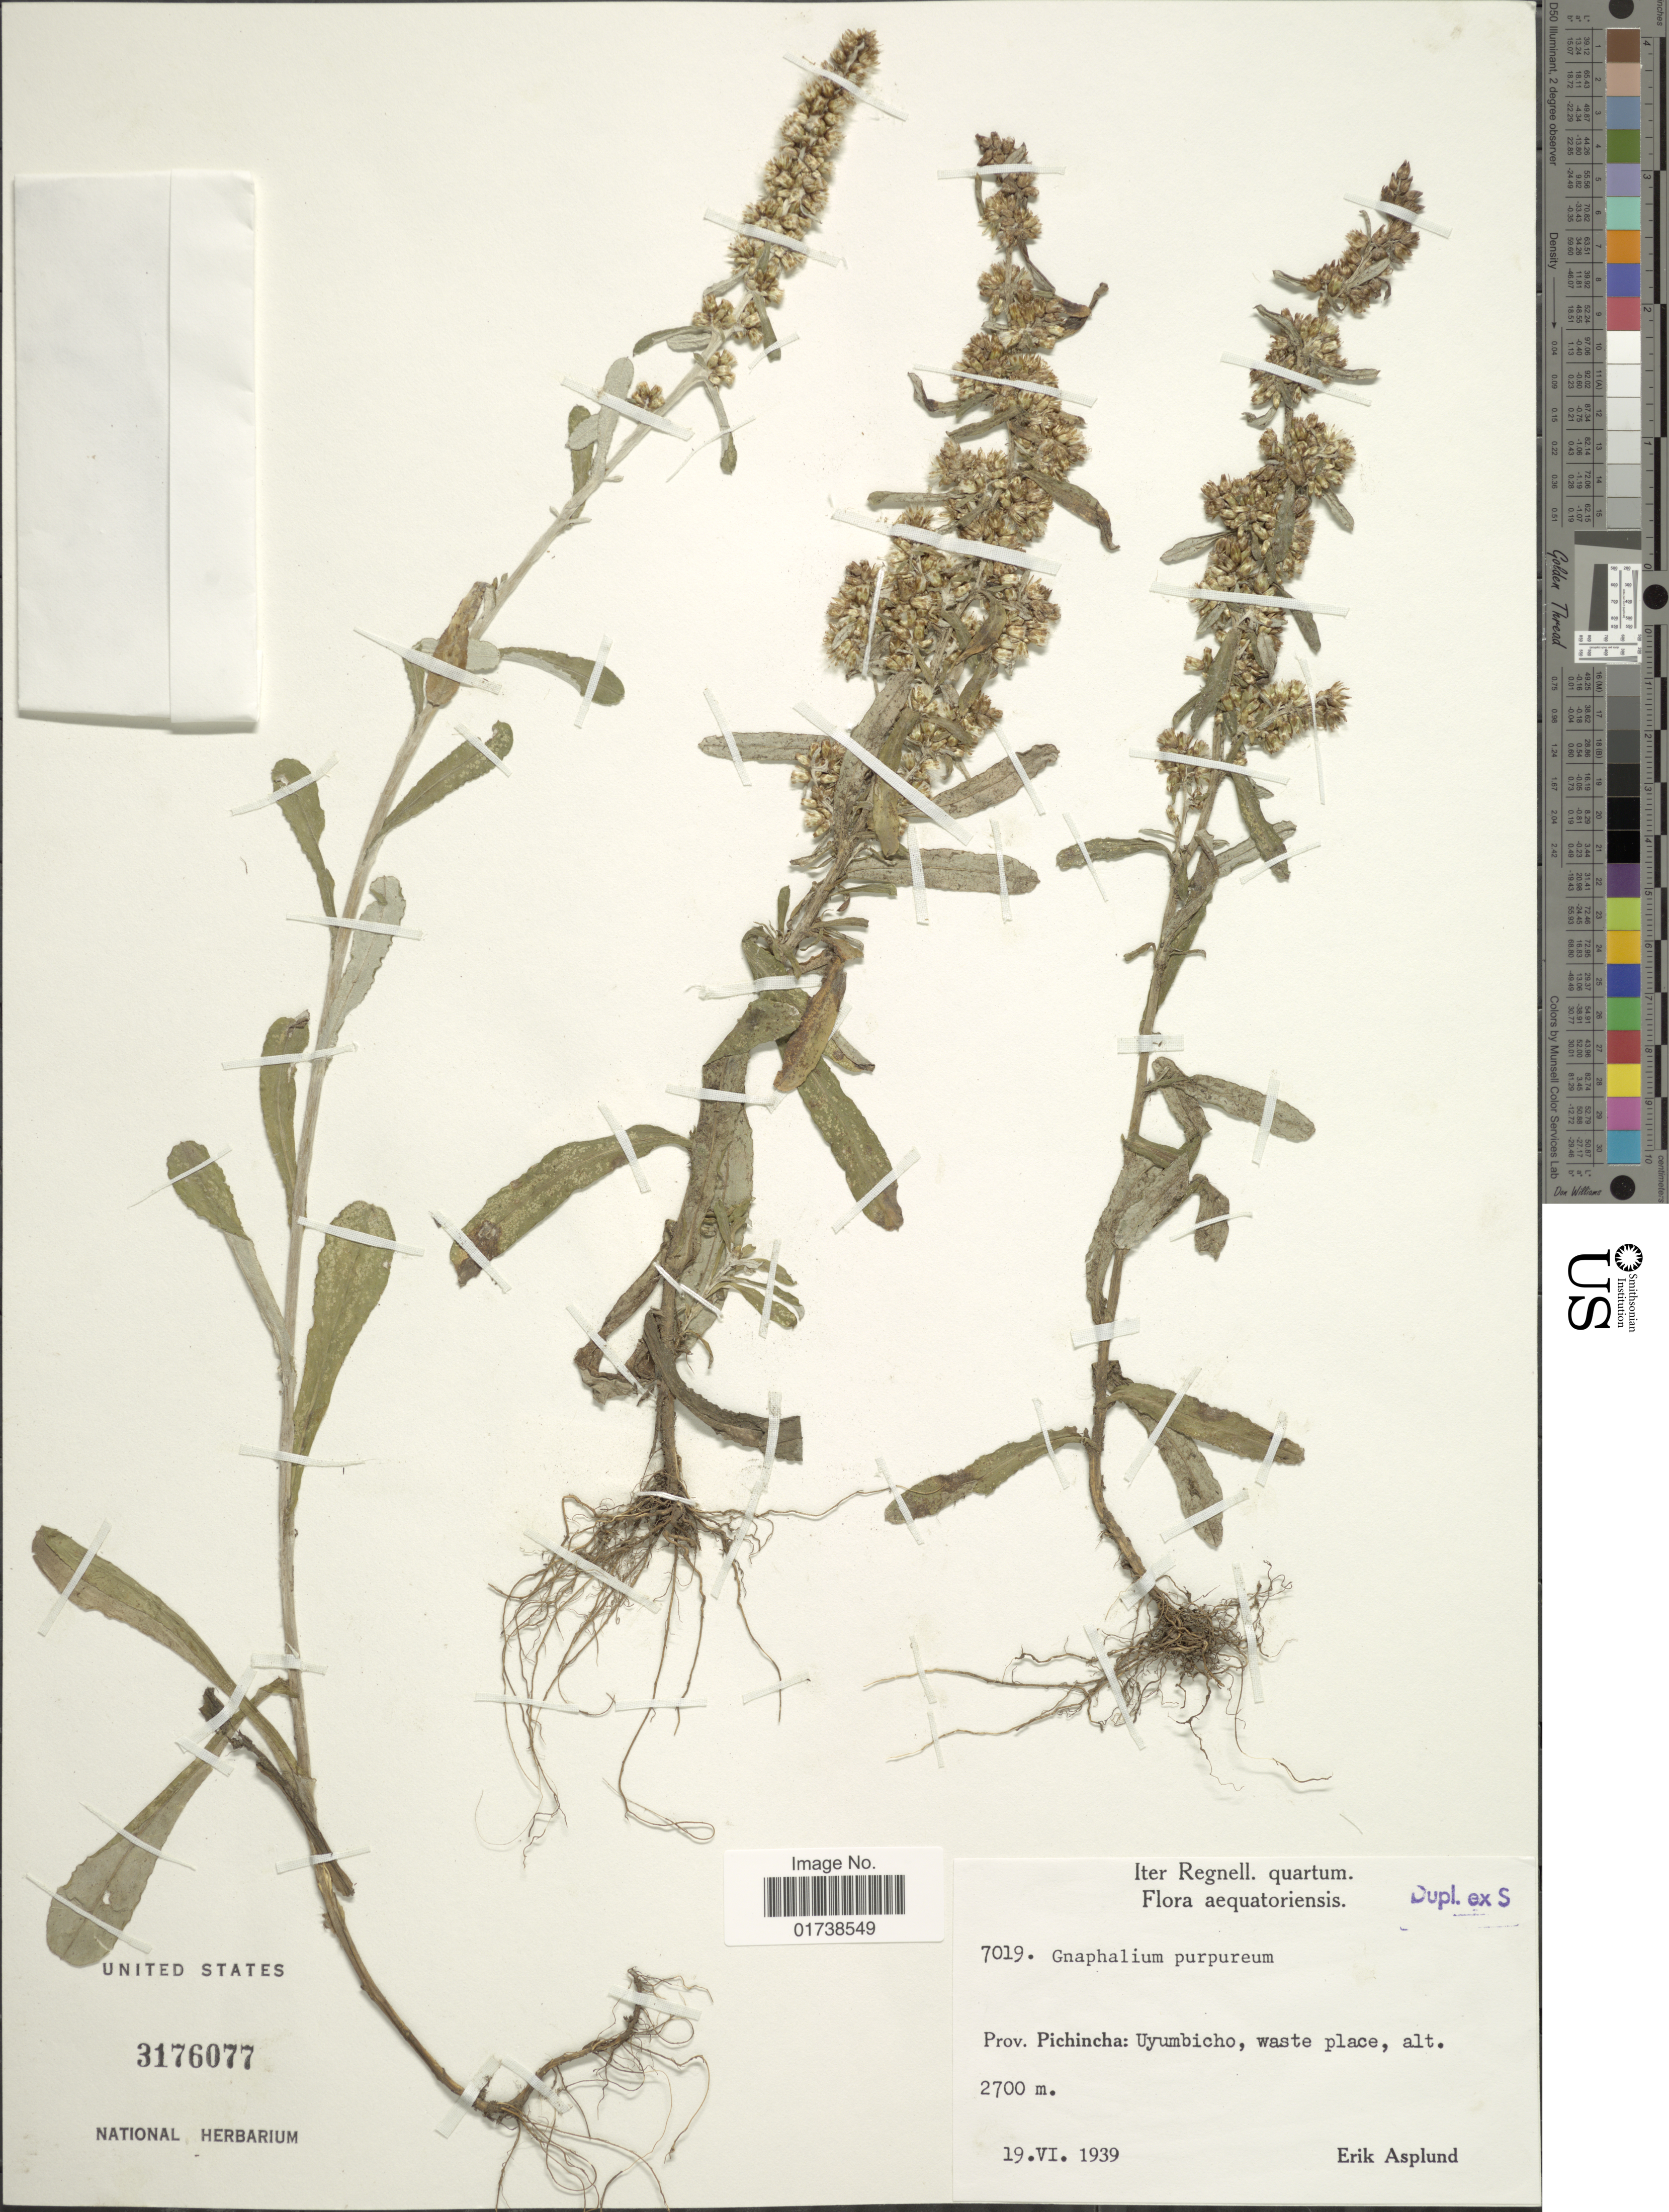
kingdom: Plantae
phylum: Tracheophyta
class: Magnoliopsida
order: Asterales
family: Asteraceae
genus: Gamochaeta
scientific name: Gamochaeta purpurea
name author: (L.) Cabrera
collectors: E. Asplund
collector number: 7019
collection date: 1939-06-19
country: Ecuador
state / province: Pichincha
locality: Prov. Pichincha: Uyumbicho, waste place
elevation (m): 2700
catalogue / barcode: US 3176077